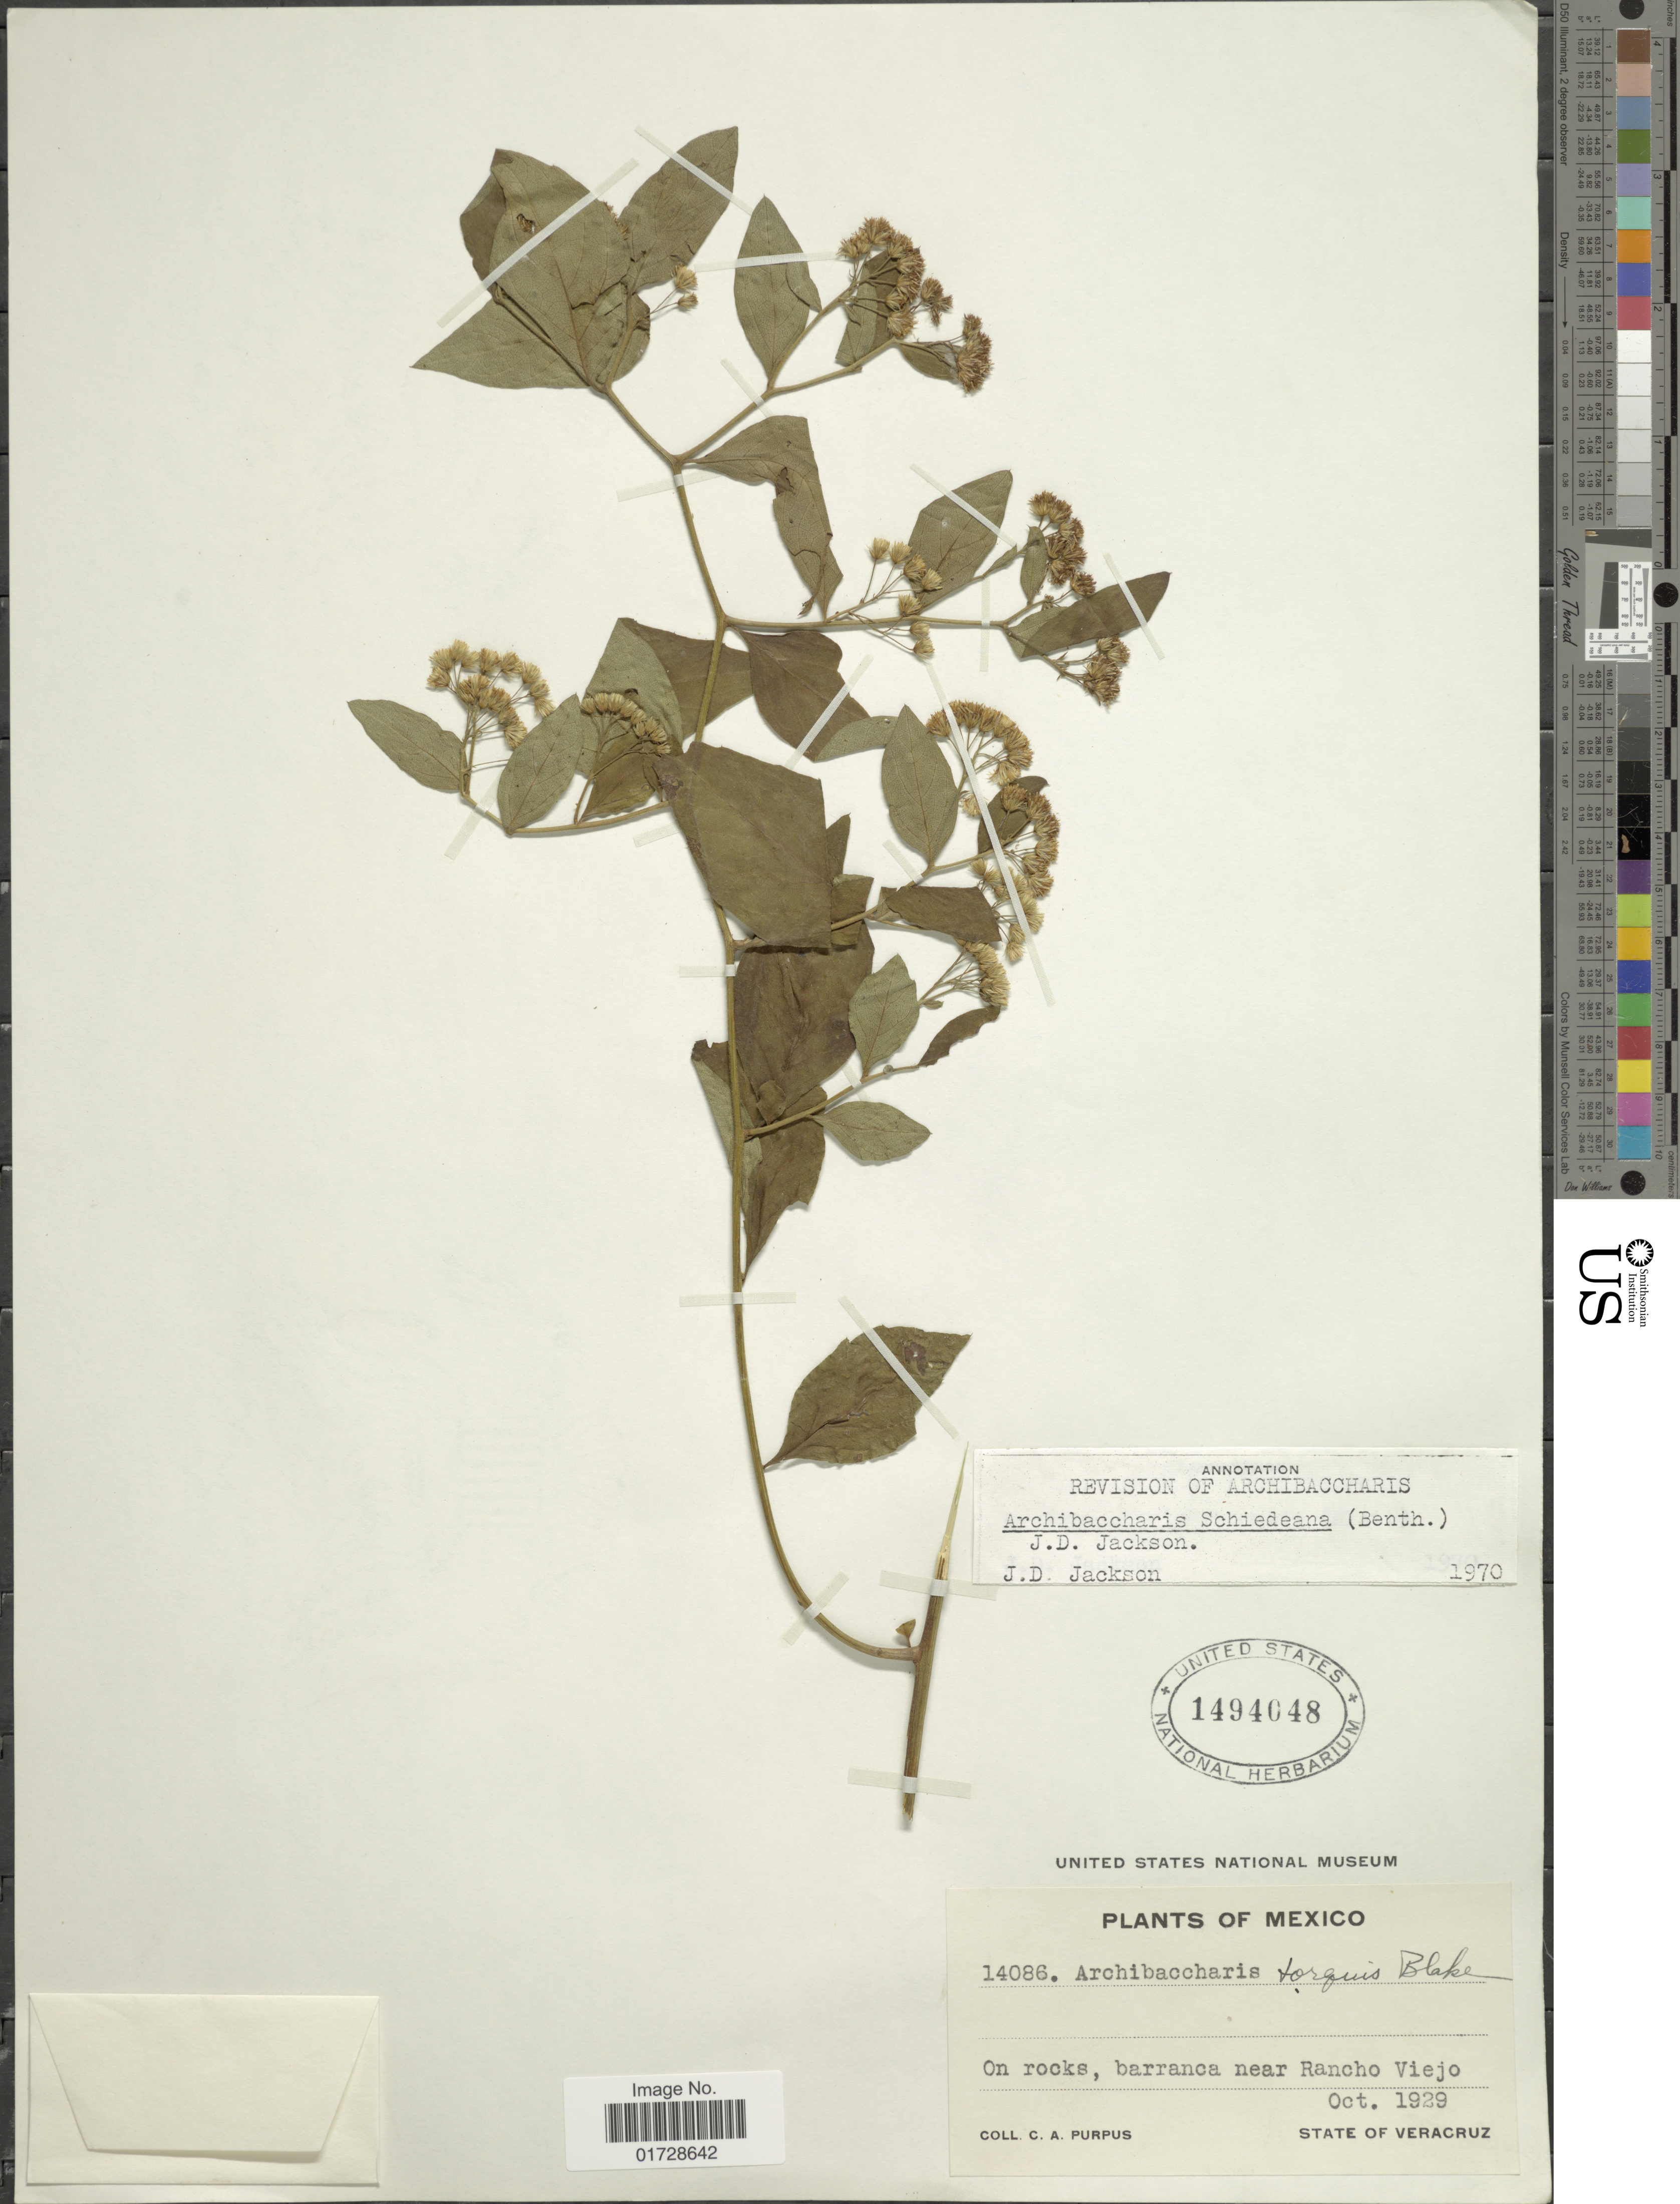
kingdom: Plantae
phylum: Tracheophyta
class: Magnoliopsida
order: Asterales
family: Asteraceae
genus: Archibaccharis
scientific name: Archibaccharis schiedeana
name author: (Benth.) J.D. Jacks.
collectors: C. A. Purpus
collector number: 14086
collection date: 1929-10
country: Mexico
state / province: Veracruz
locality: Barranca near Rancho Viejo, State of Veracruz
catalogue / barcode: US 1494048